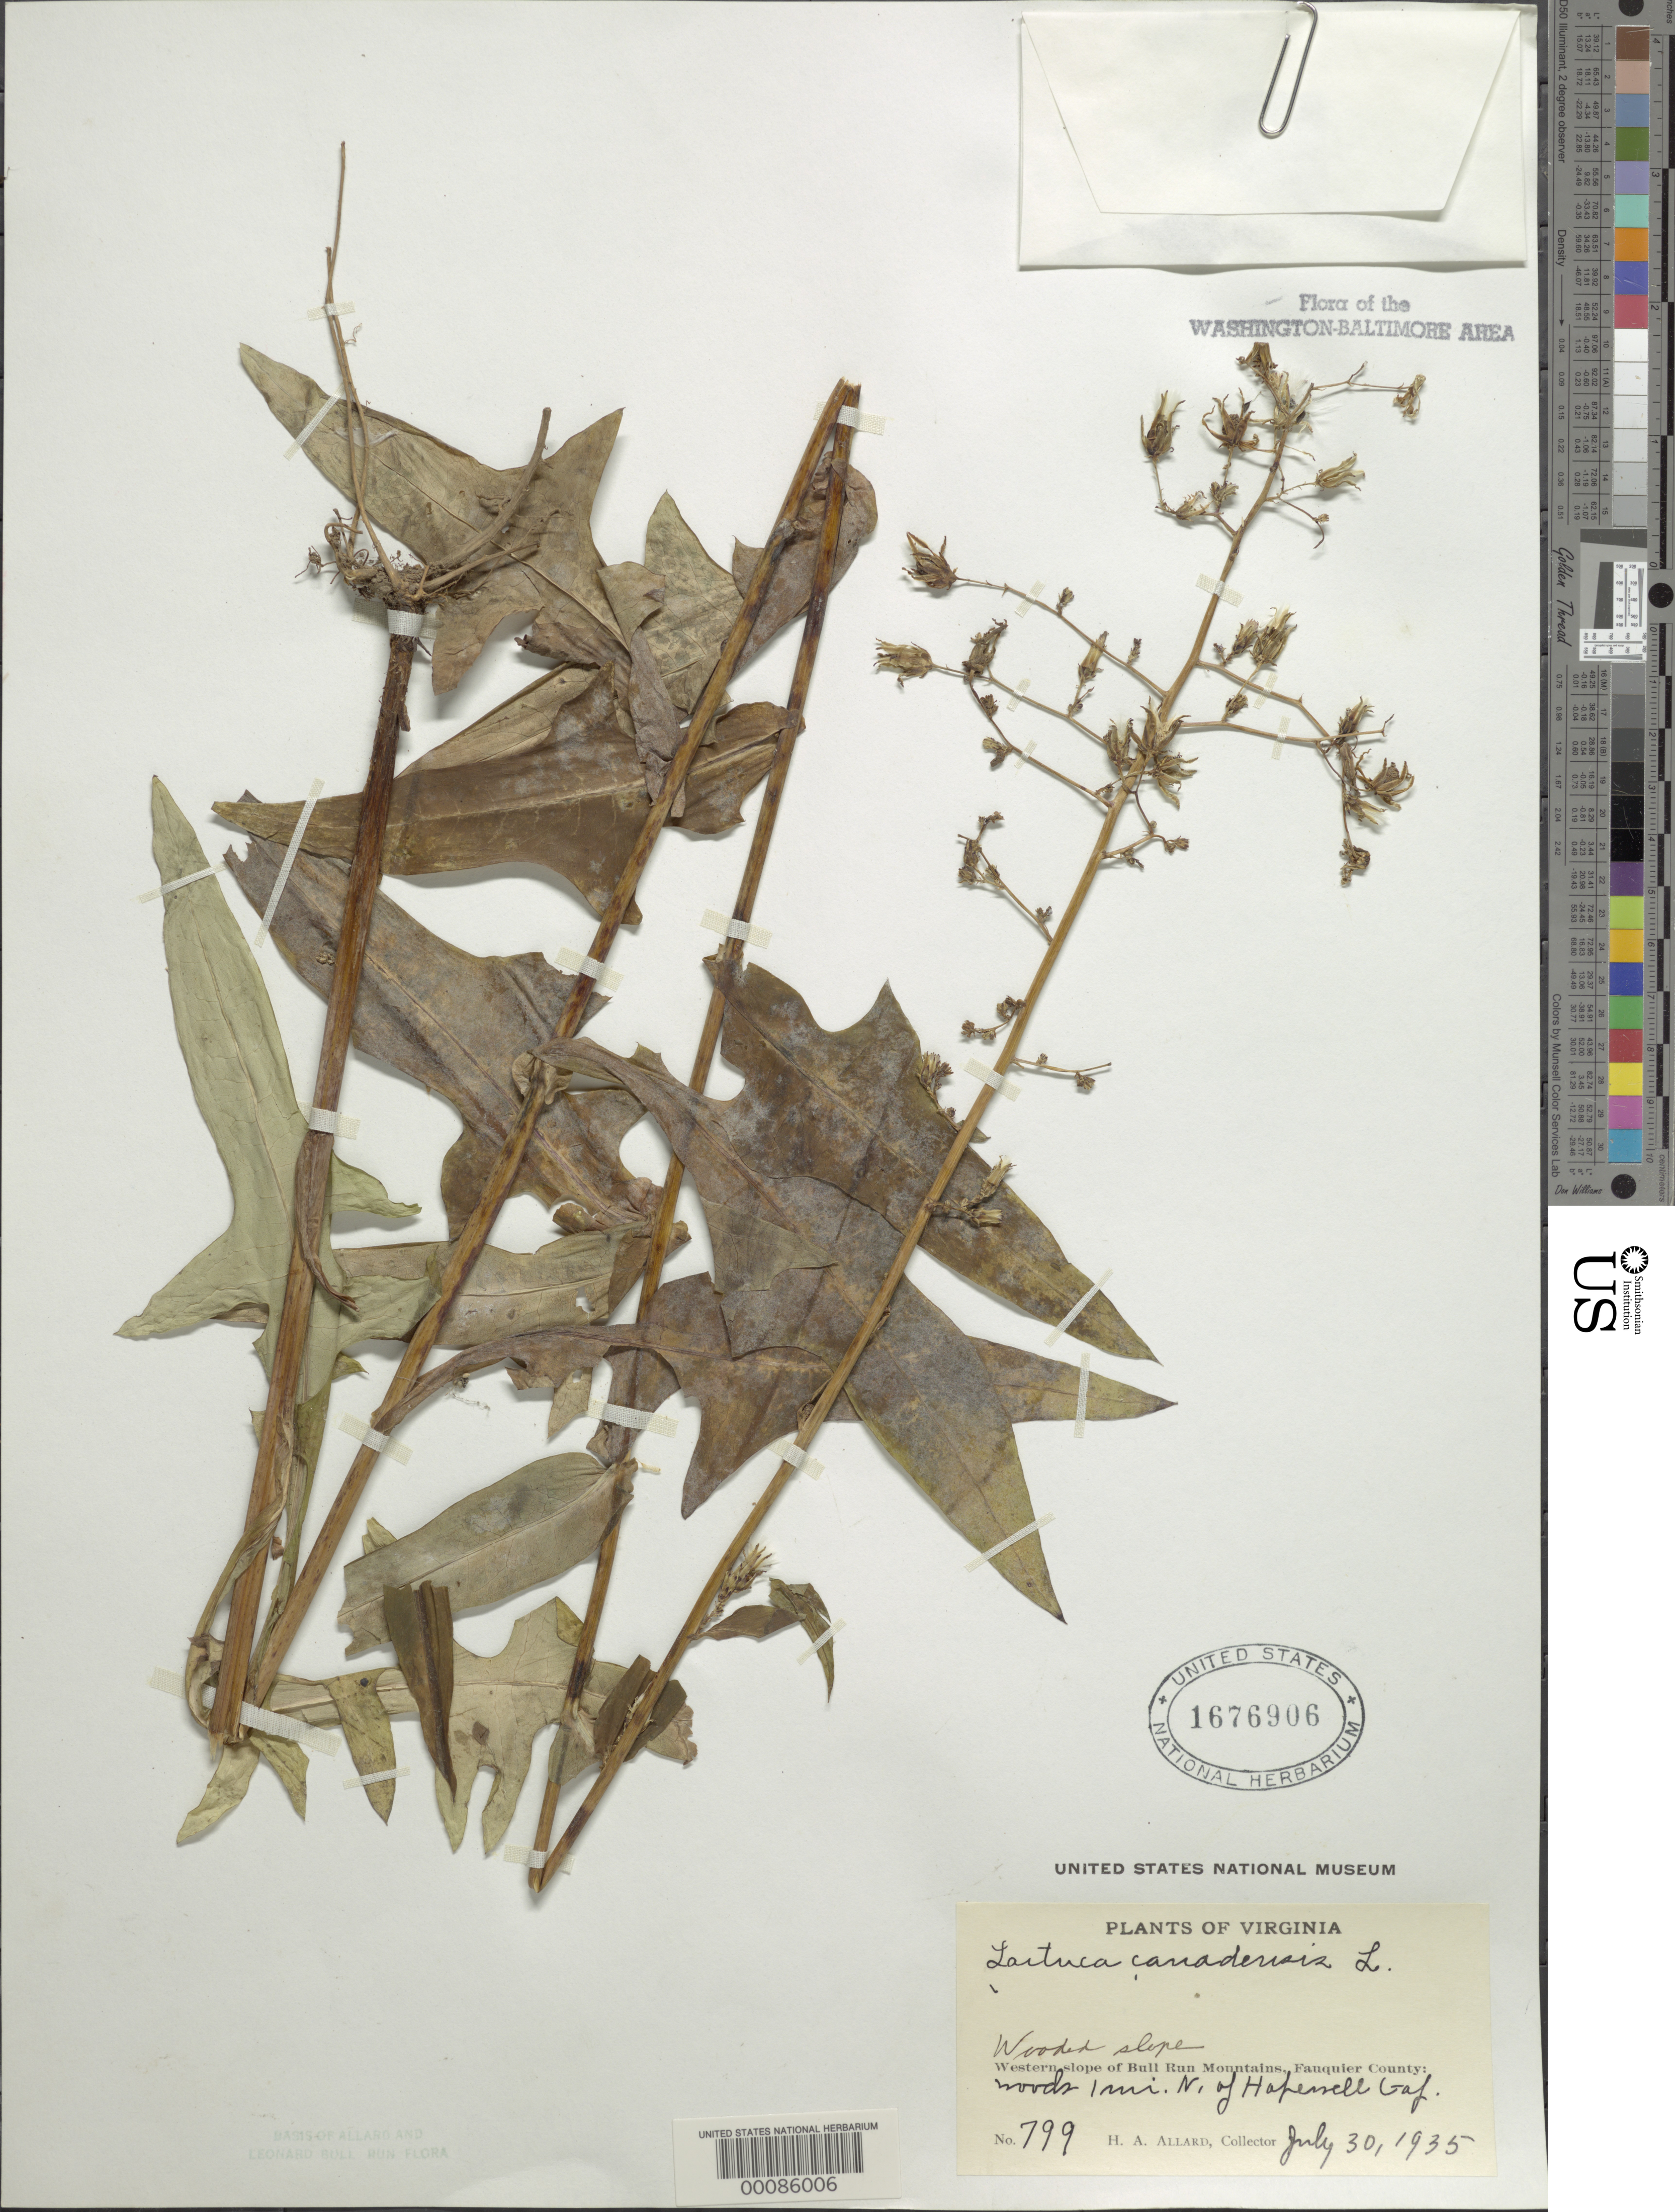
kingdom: Plantae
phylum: Tracheophyta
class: Magnoliopsida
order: Asterales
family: Asteraceae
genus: Lactuca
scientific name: Lactuca canadensis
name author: L.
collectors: H. A. Allard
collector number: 799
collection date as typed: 30 Jul 1935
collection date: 1935-07-30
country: United States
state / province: Virginia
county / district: Fauquier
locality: North of Hopewell Gap, western slope of Bull Run Mountains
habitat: Wooded slope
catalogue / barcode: US 1676906